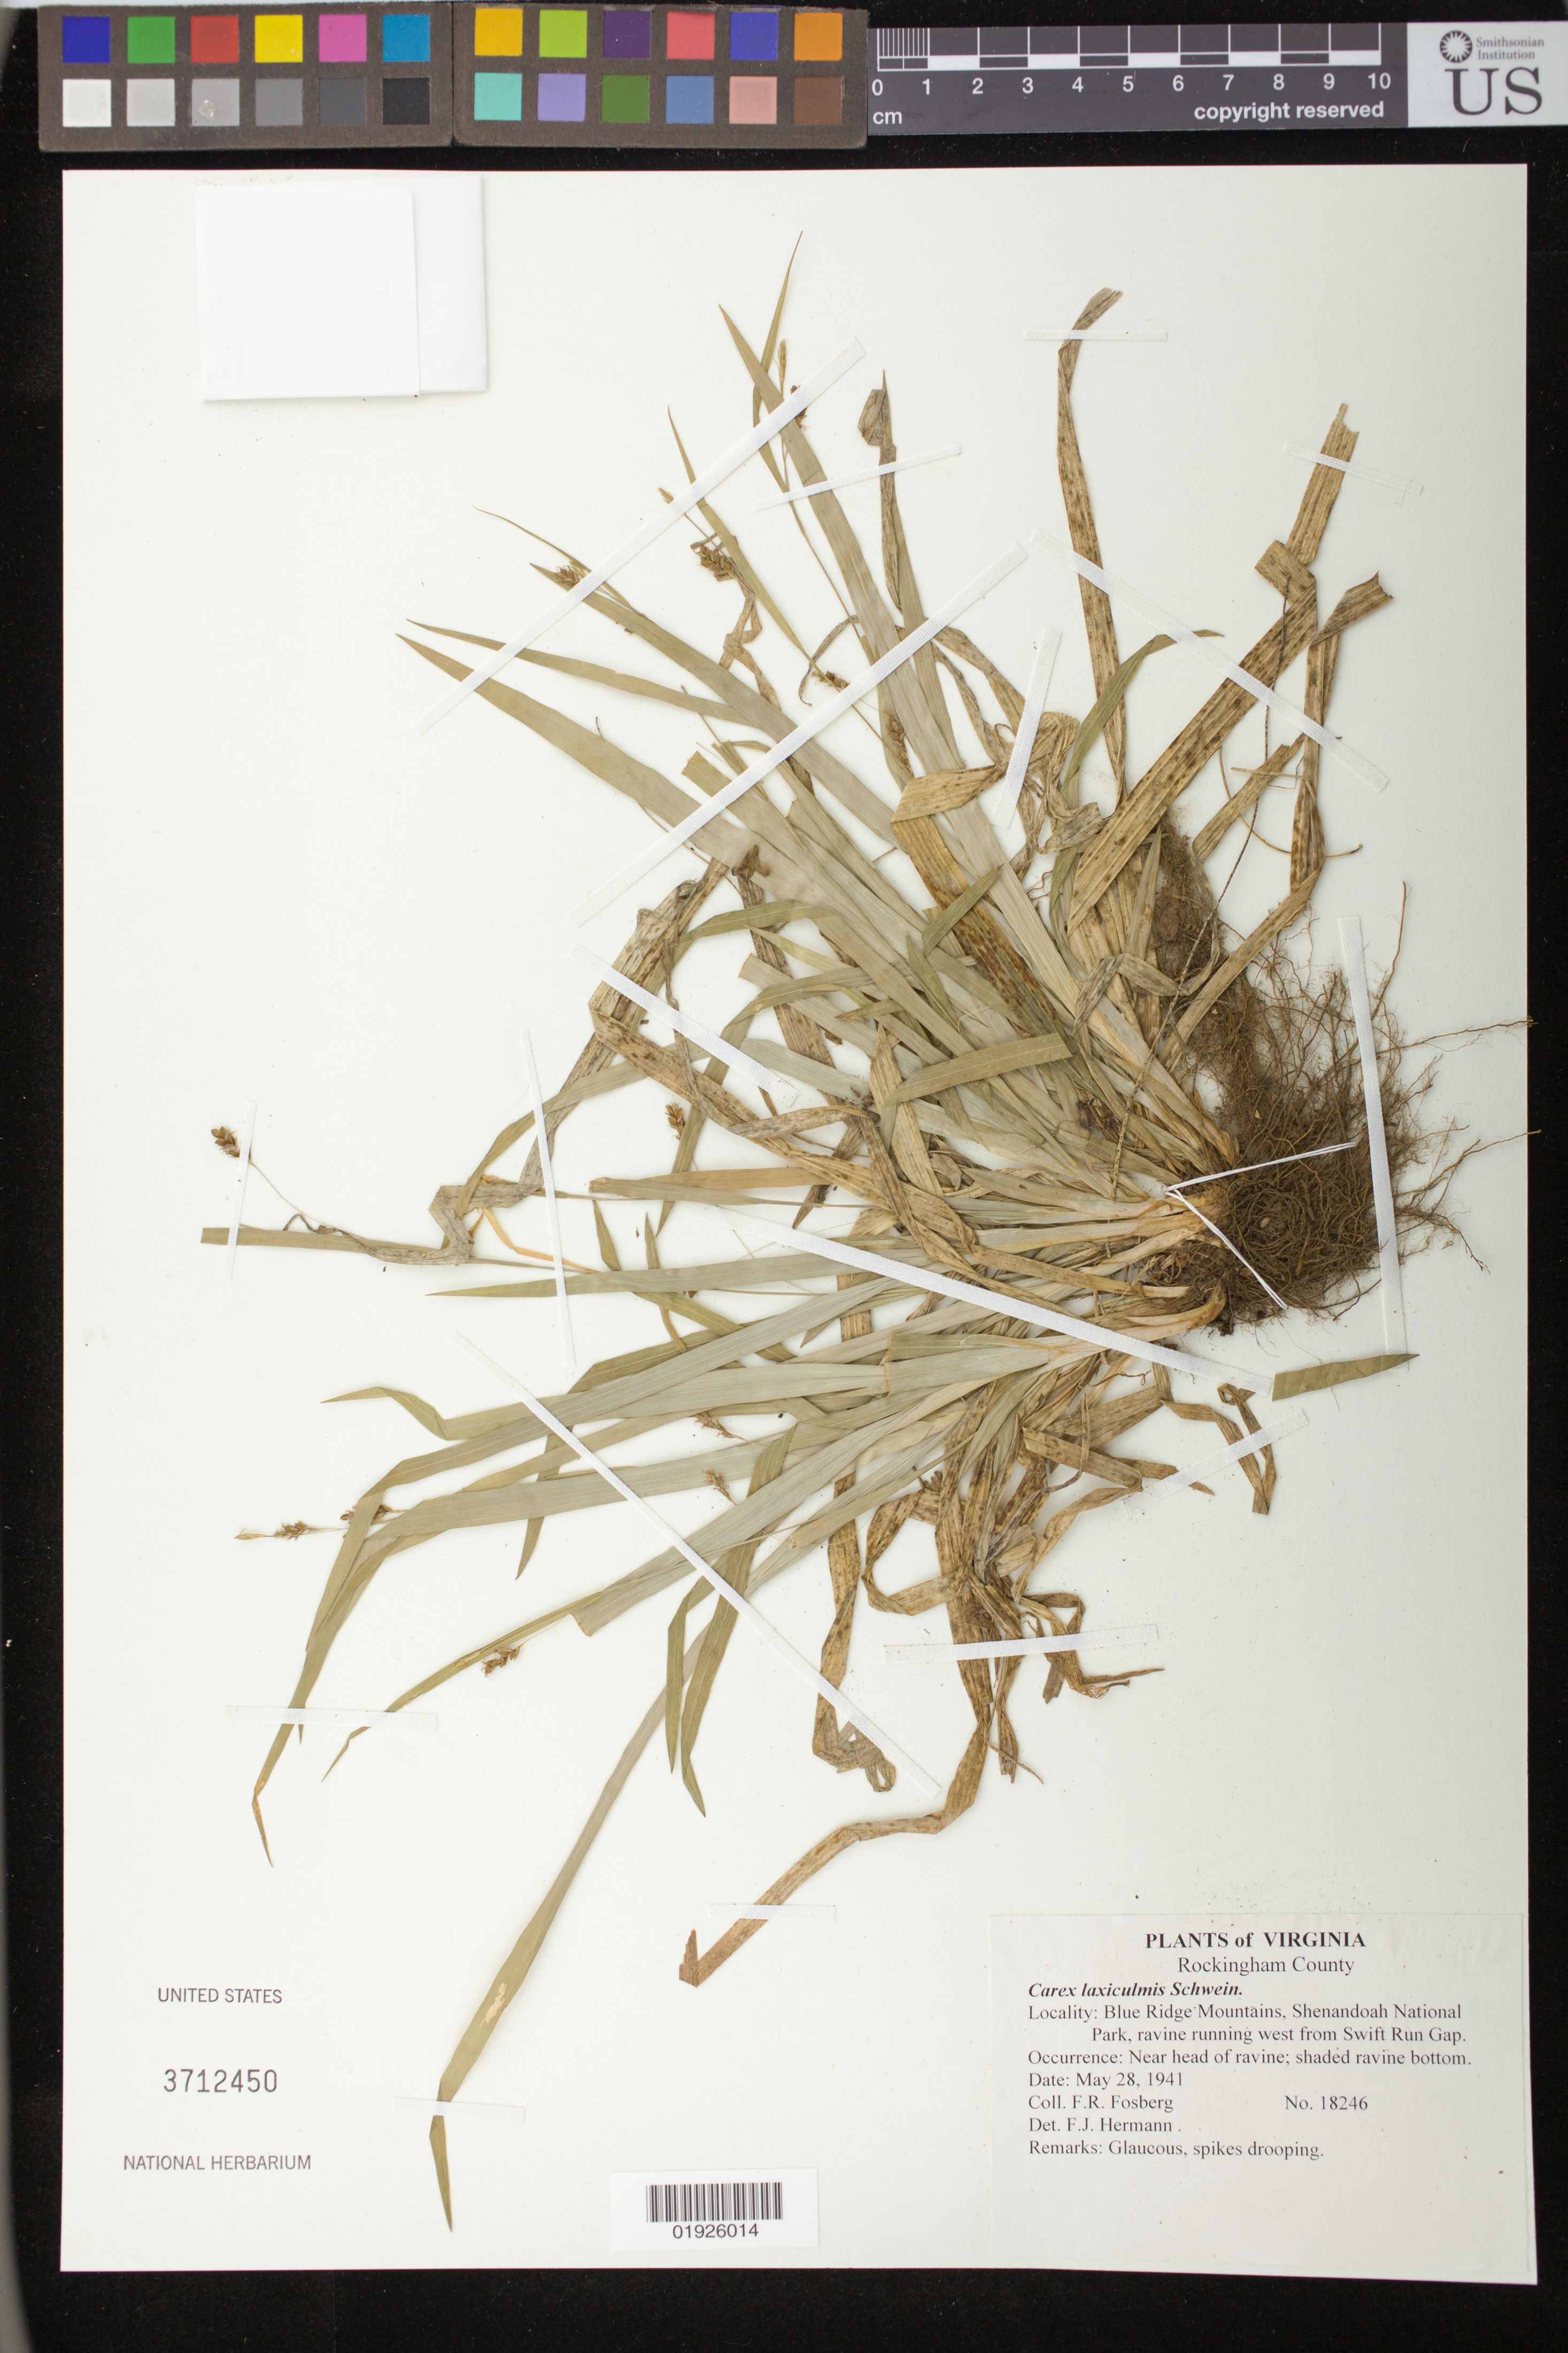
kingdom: Plantae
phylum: Tracheophyta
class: Liliopsida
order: Poales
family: Cyperaceae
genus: Carex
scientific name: Carex laxiculmis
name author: Schwein.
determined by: Hermann, F. J.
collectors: F. R. Fosberg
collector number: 18246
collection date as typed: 28 May 1941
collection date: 1941-05-28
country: United States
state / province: Virginia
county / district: Rockingham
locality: Blue Ridge Mountains, Shenandoah National Park, ravine running west from Swift Run Gap.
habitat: Near head of ravine; shaded ravine bottom.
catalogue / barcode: US 3712450